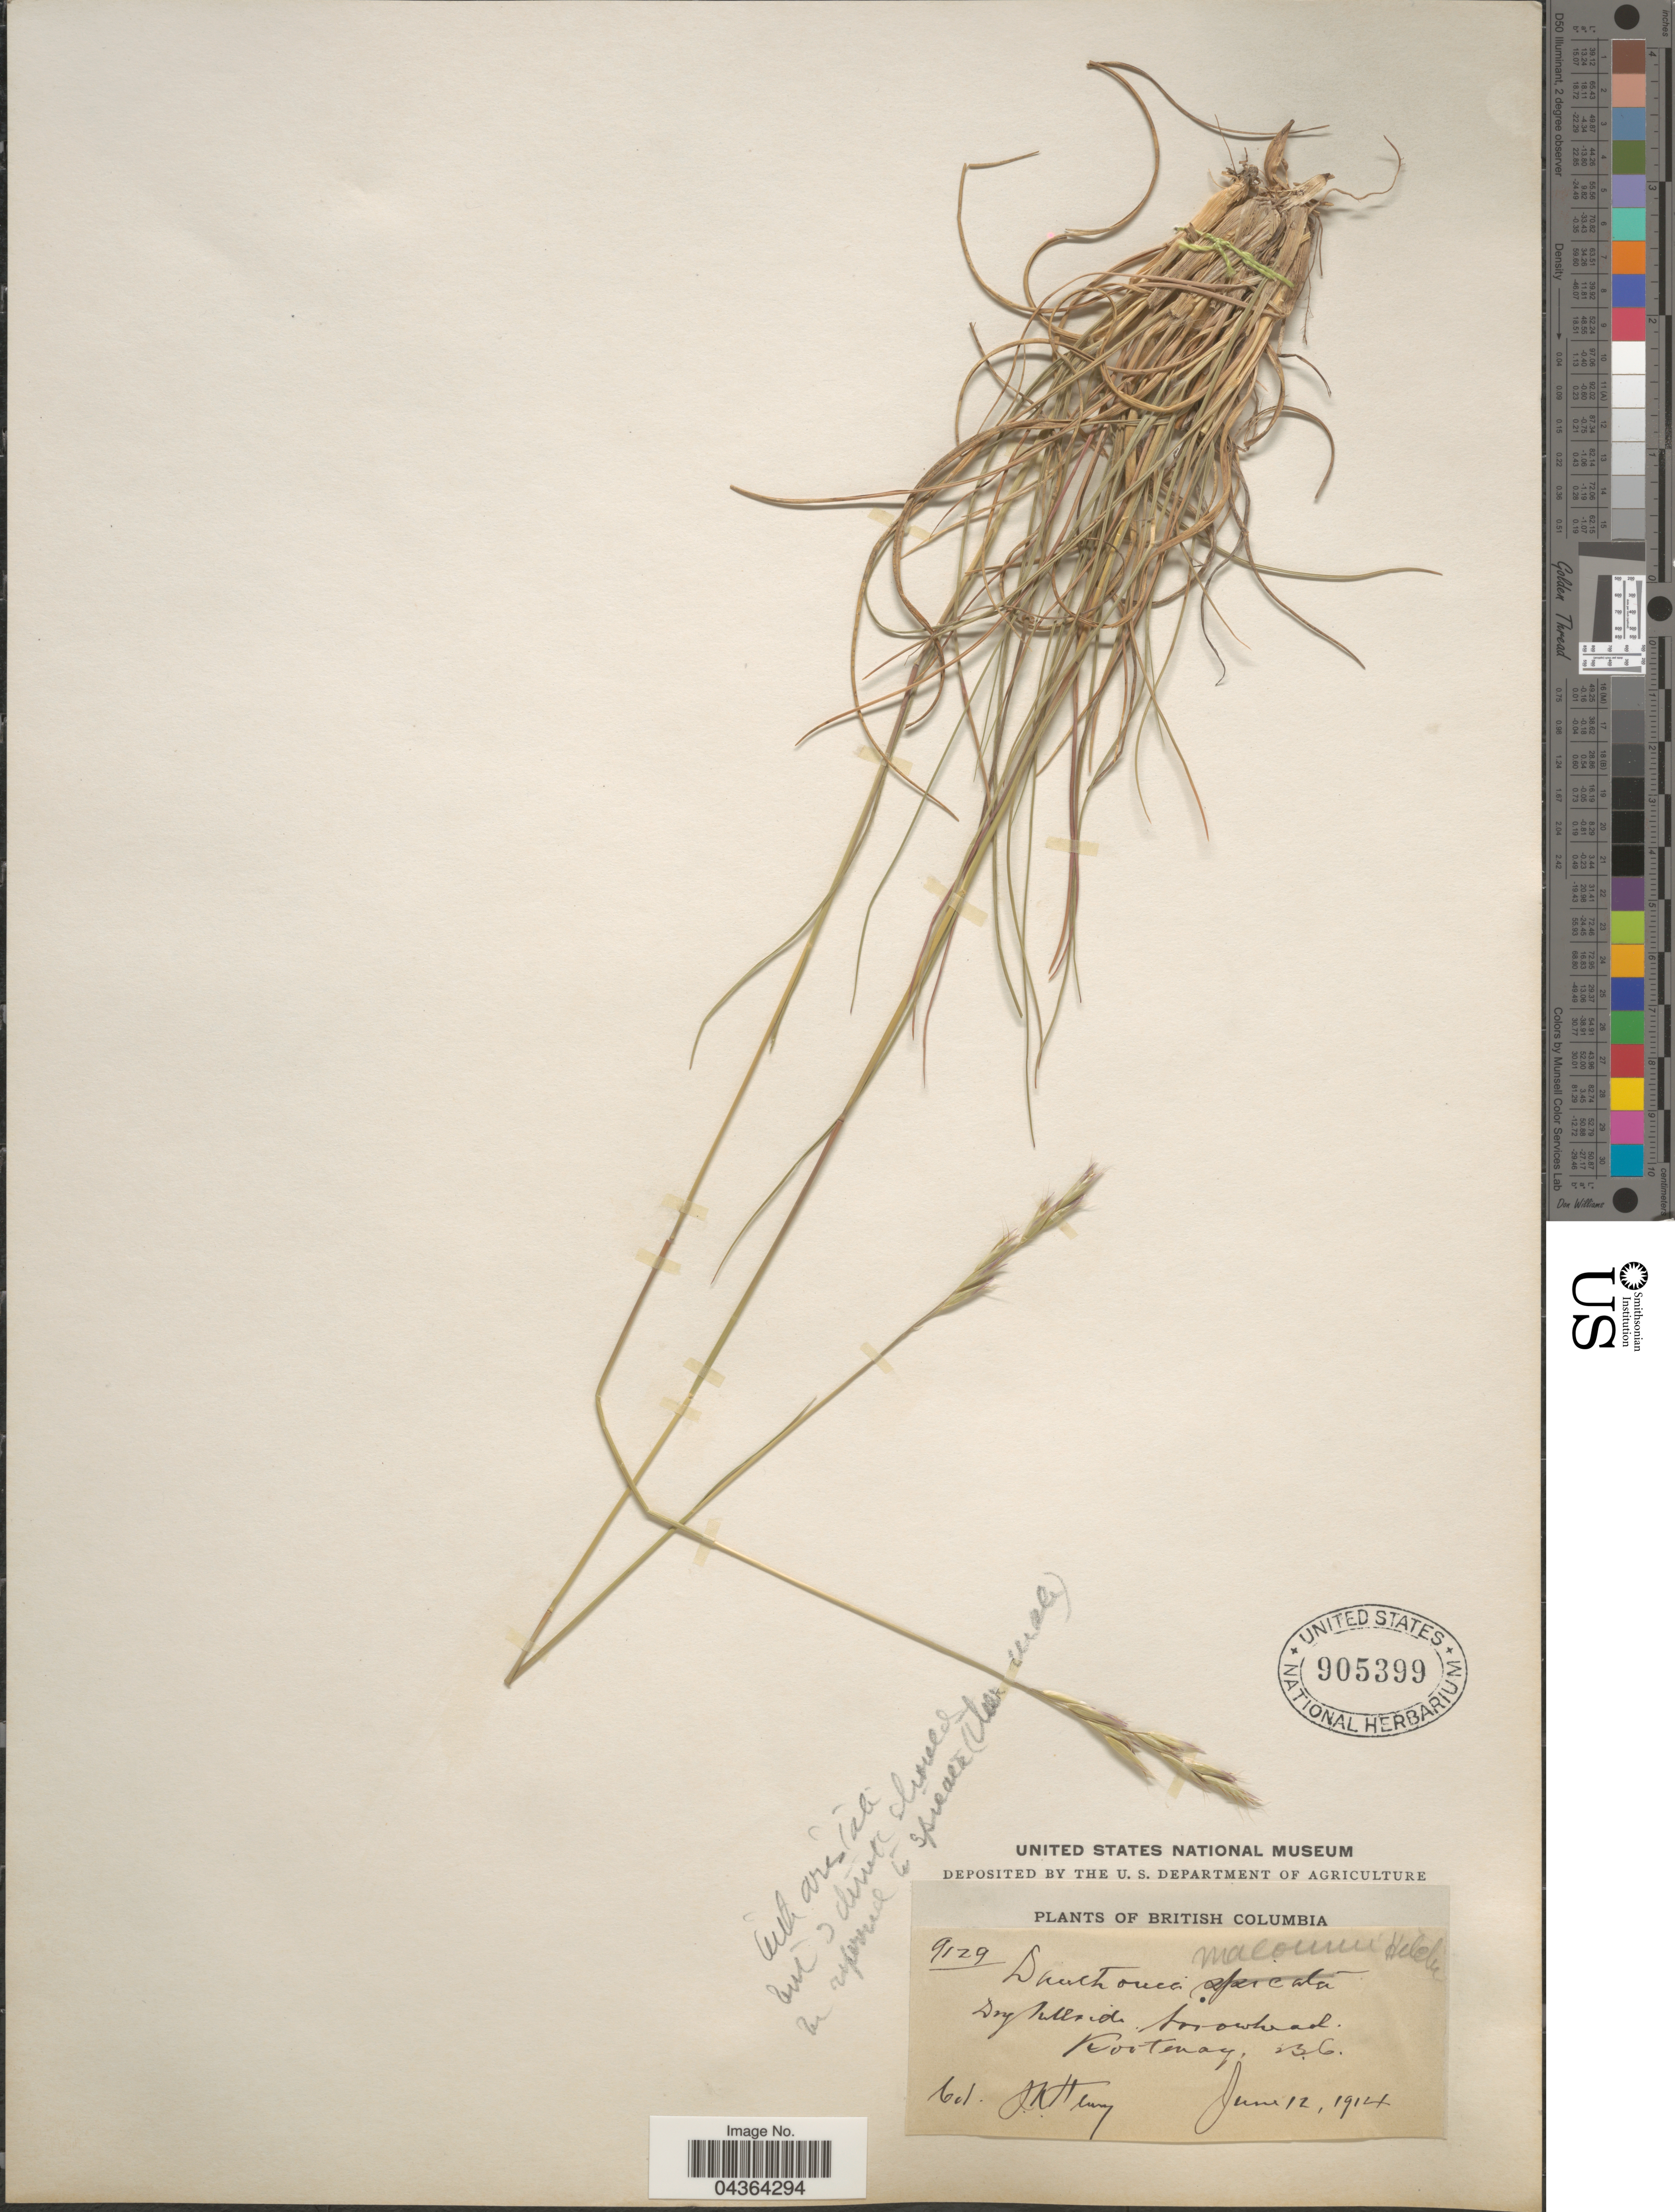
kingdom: Plantae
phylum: Tracheophyta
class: Liliopsida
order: Poales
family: Poaceae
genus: Danthonia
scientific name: Danthonia spicata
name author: (L.) P. Beauv. ex Roem. & Schult.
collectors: J. K. Henry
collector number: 9129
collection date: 1914-06-12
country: Canada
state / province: British Columbia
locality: Dry hillside Arrowhead. Kootenai.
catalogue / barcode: US 905399